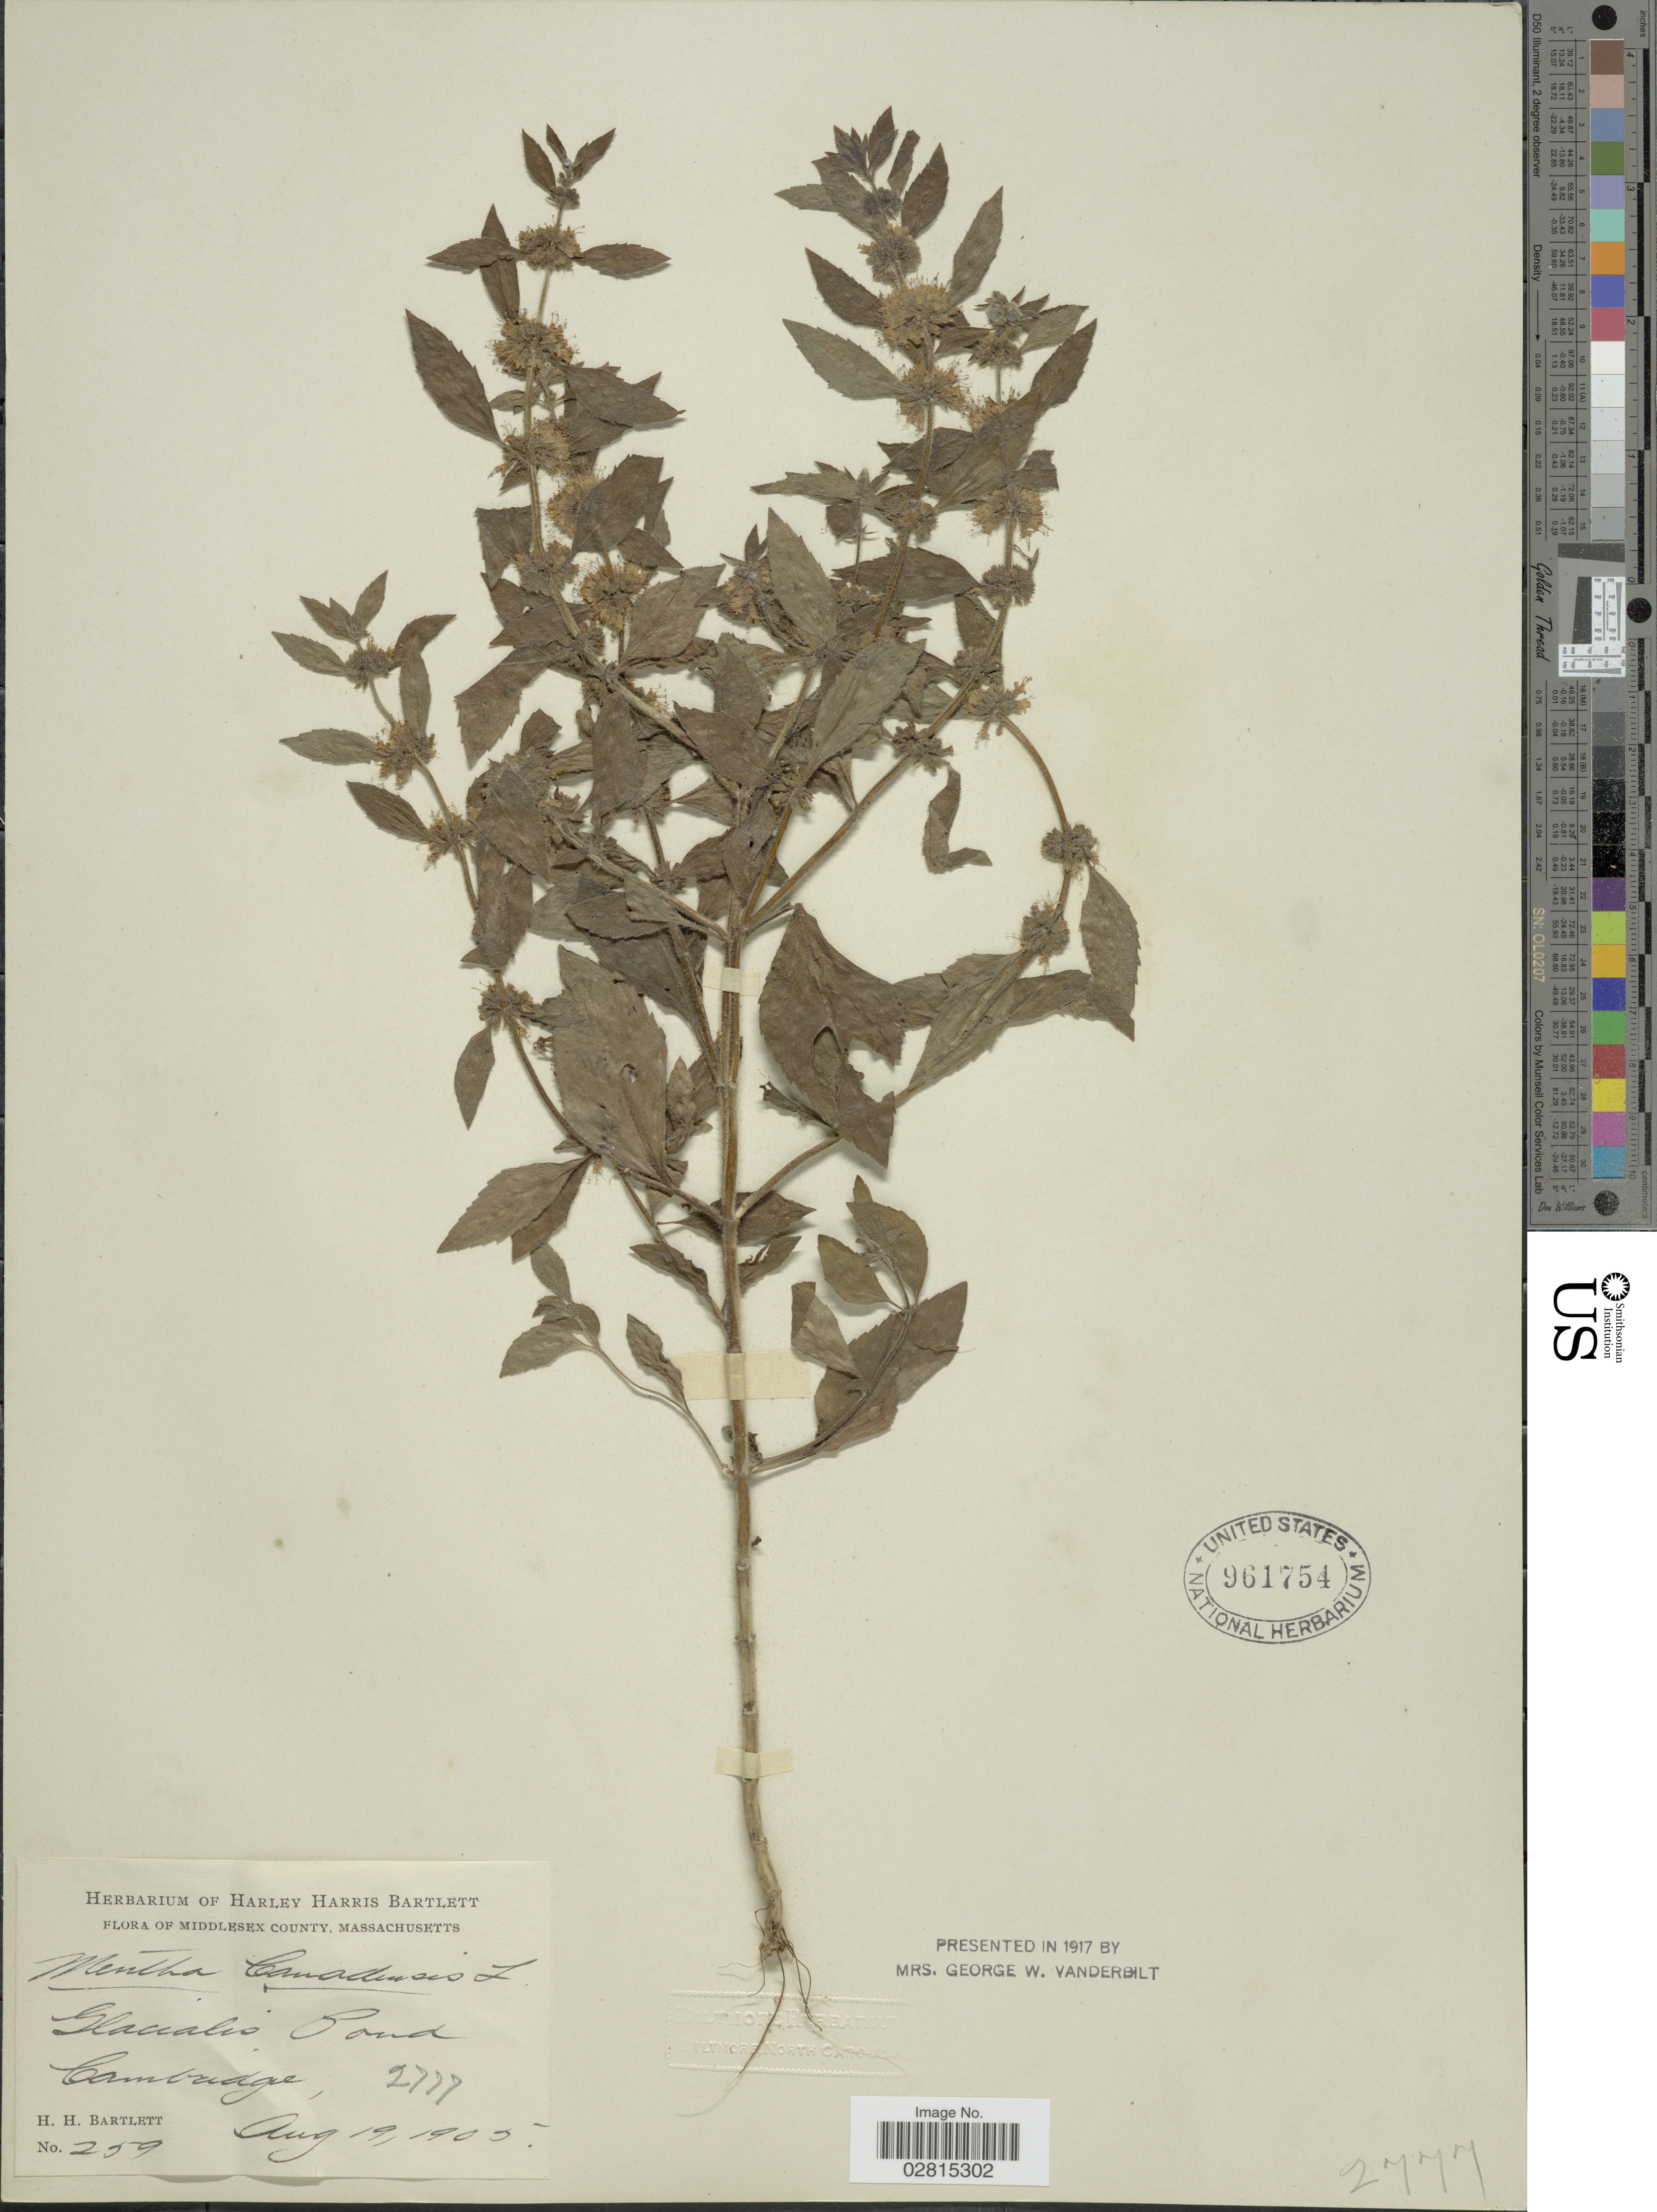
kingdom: Plantae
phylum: Tracheophyta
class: Magnoliopsida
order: Lamiales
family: Lamiaceae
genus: Mentha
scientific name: Mentha canadensis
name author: L.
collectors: H. H. Bartlett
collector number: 259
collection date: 1905-08-19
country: United States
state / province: Massachusetts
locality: Middlesex County. Glacialis Pond. Cambridge.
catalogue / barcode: US 961754